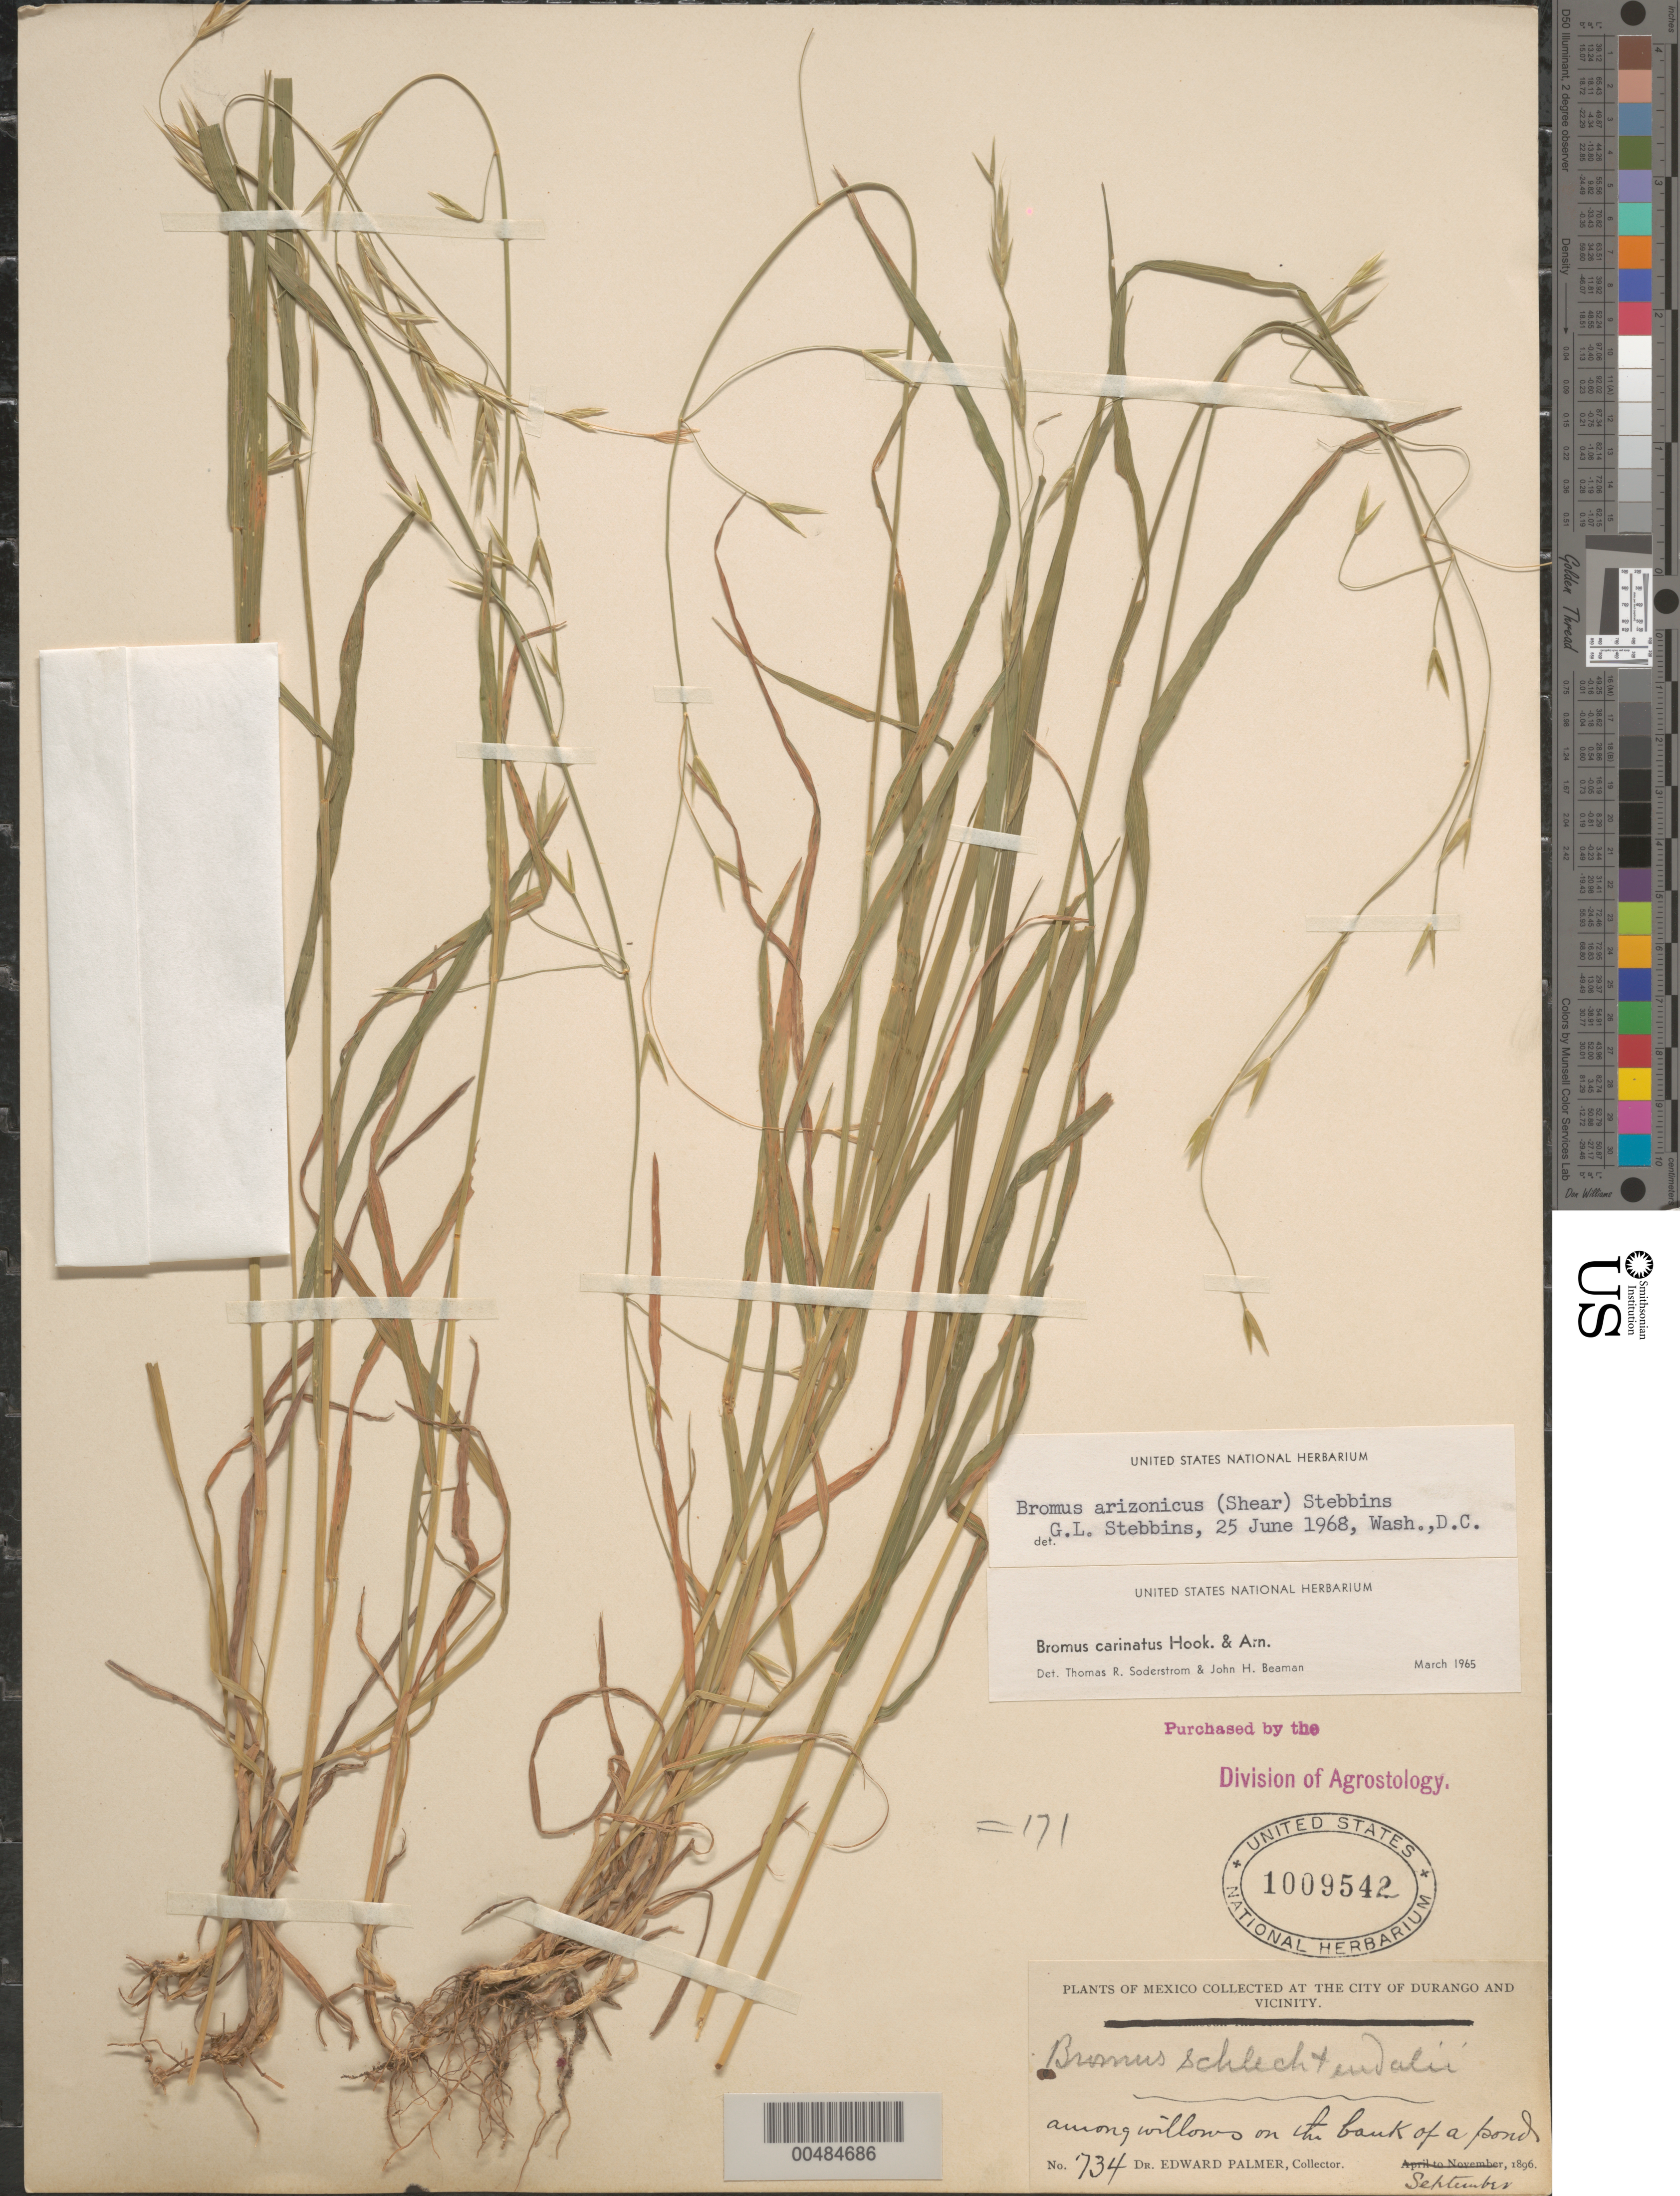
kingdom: Plantae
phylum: Tracheophyta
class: Liliopsida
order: Poales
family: Poaceae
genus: Bromus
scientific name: Bromus arizonicus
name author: (Shear) Stebbins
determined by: Stebbins, G. L.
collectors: E. Palmer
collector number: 734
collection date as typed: Sep 1896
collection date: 1896-09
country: Mexico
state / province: Durango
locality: City of Durango and vicinity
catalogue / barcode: US 1009542